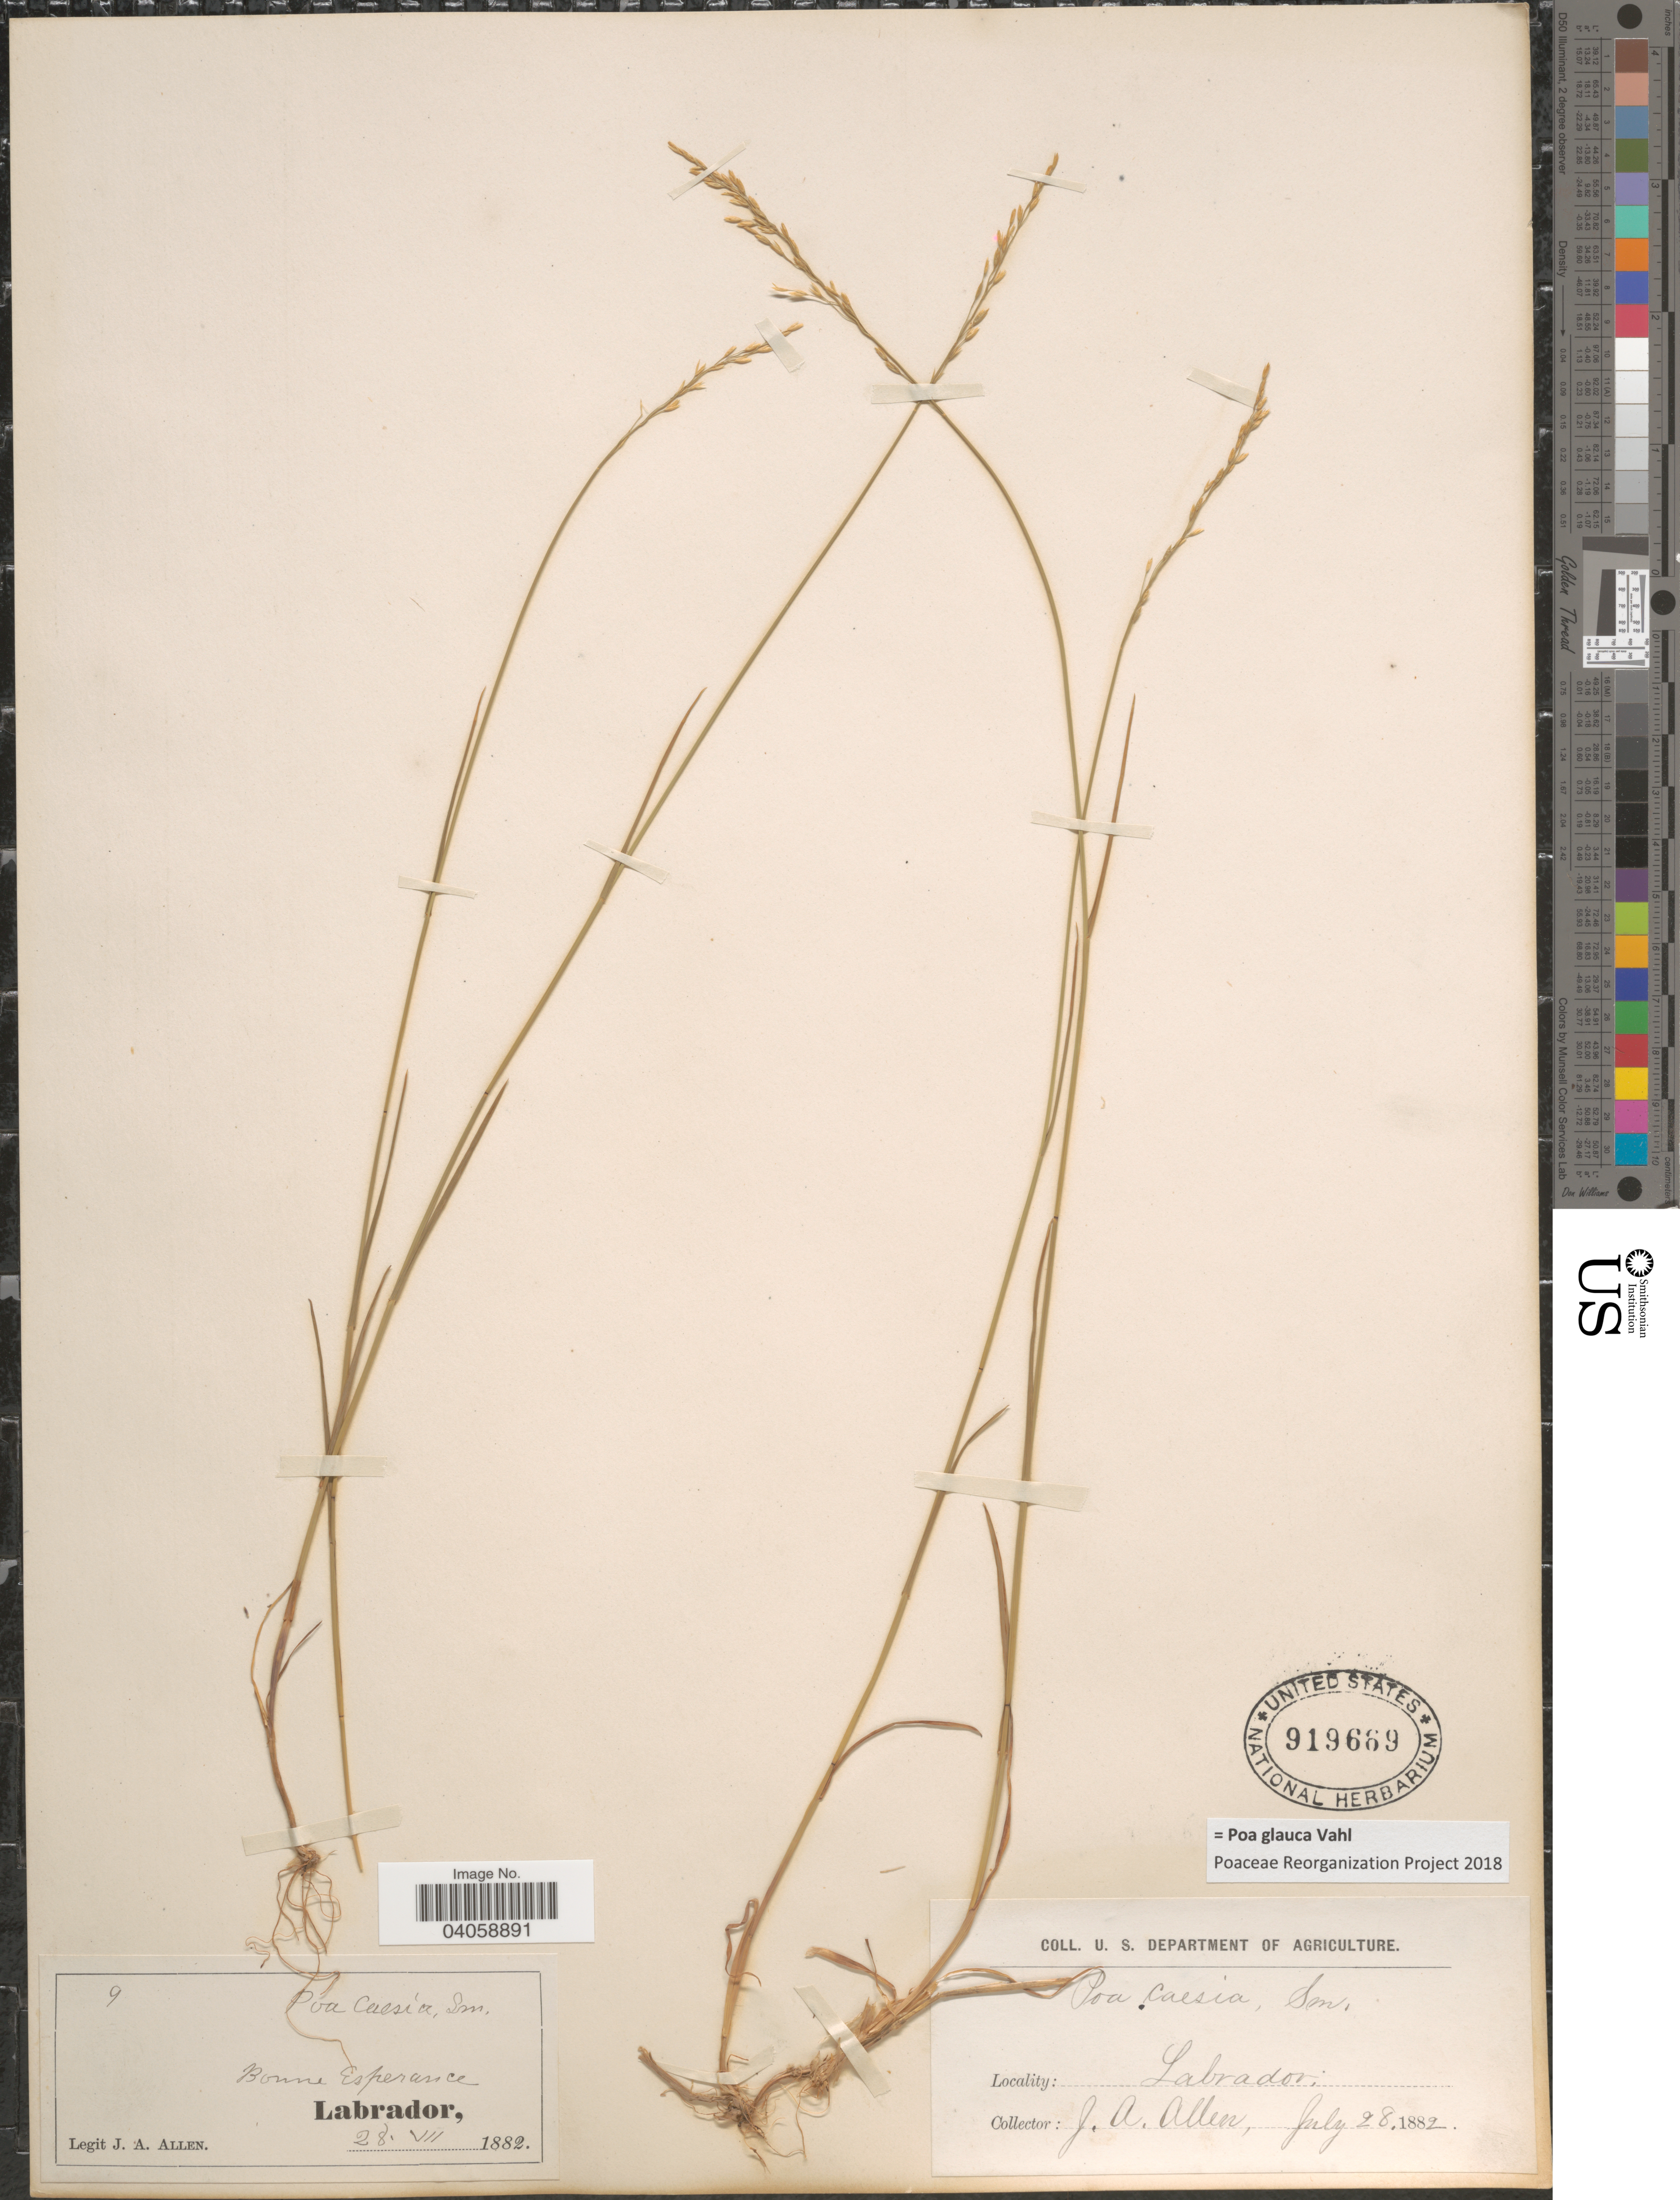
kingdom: Plantae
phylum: Tracheophyta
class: Liliopsida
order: Poales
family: Poaceae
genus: Poa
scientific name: Poa glauca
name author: Vahl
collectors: J. Allen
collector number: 9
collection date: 1882-07-28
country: Canada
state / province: Newfoundland and Labrador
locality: Bonne Esperance. Labrador.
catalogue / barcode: US 919669